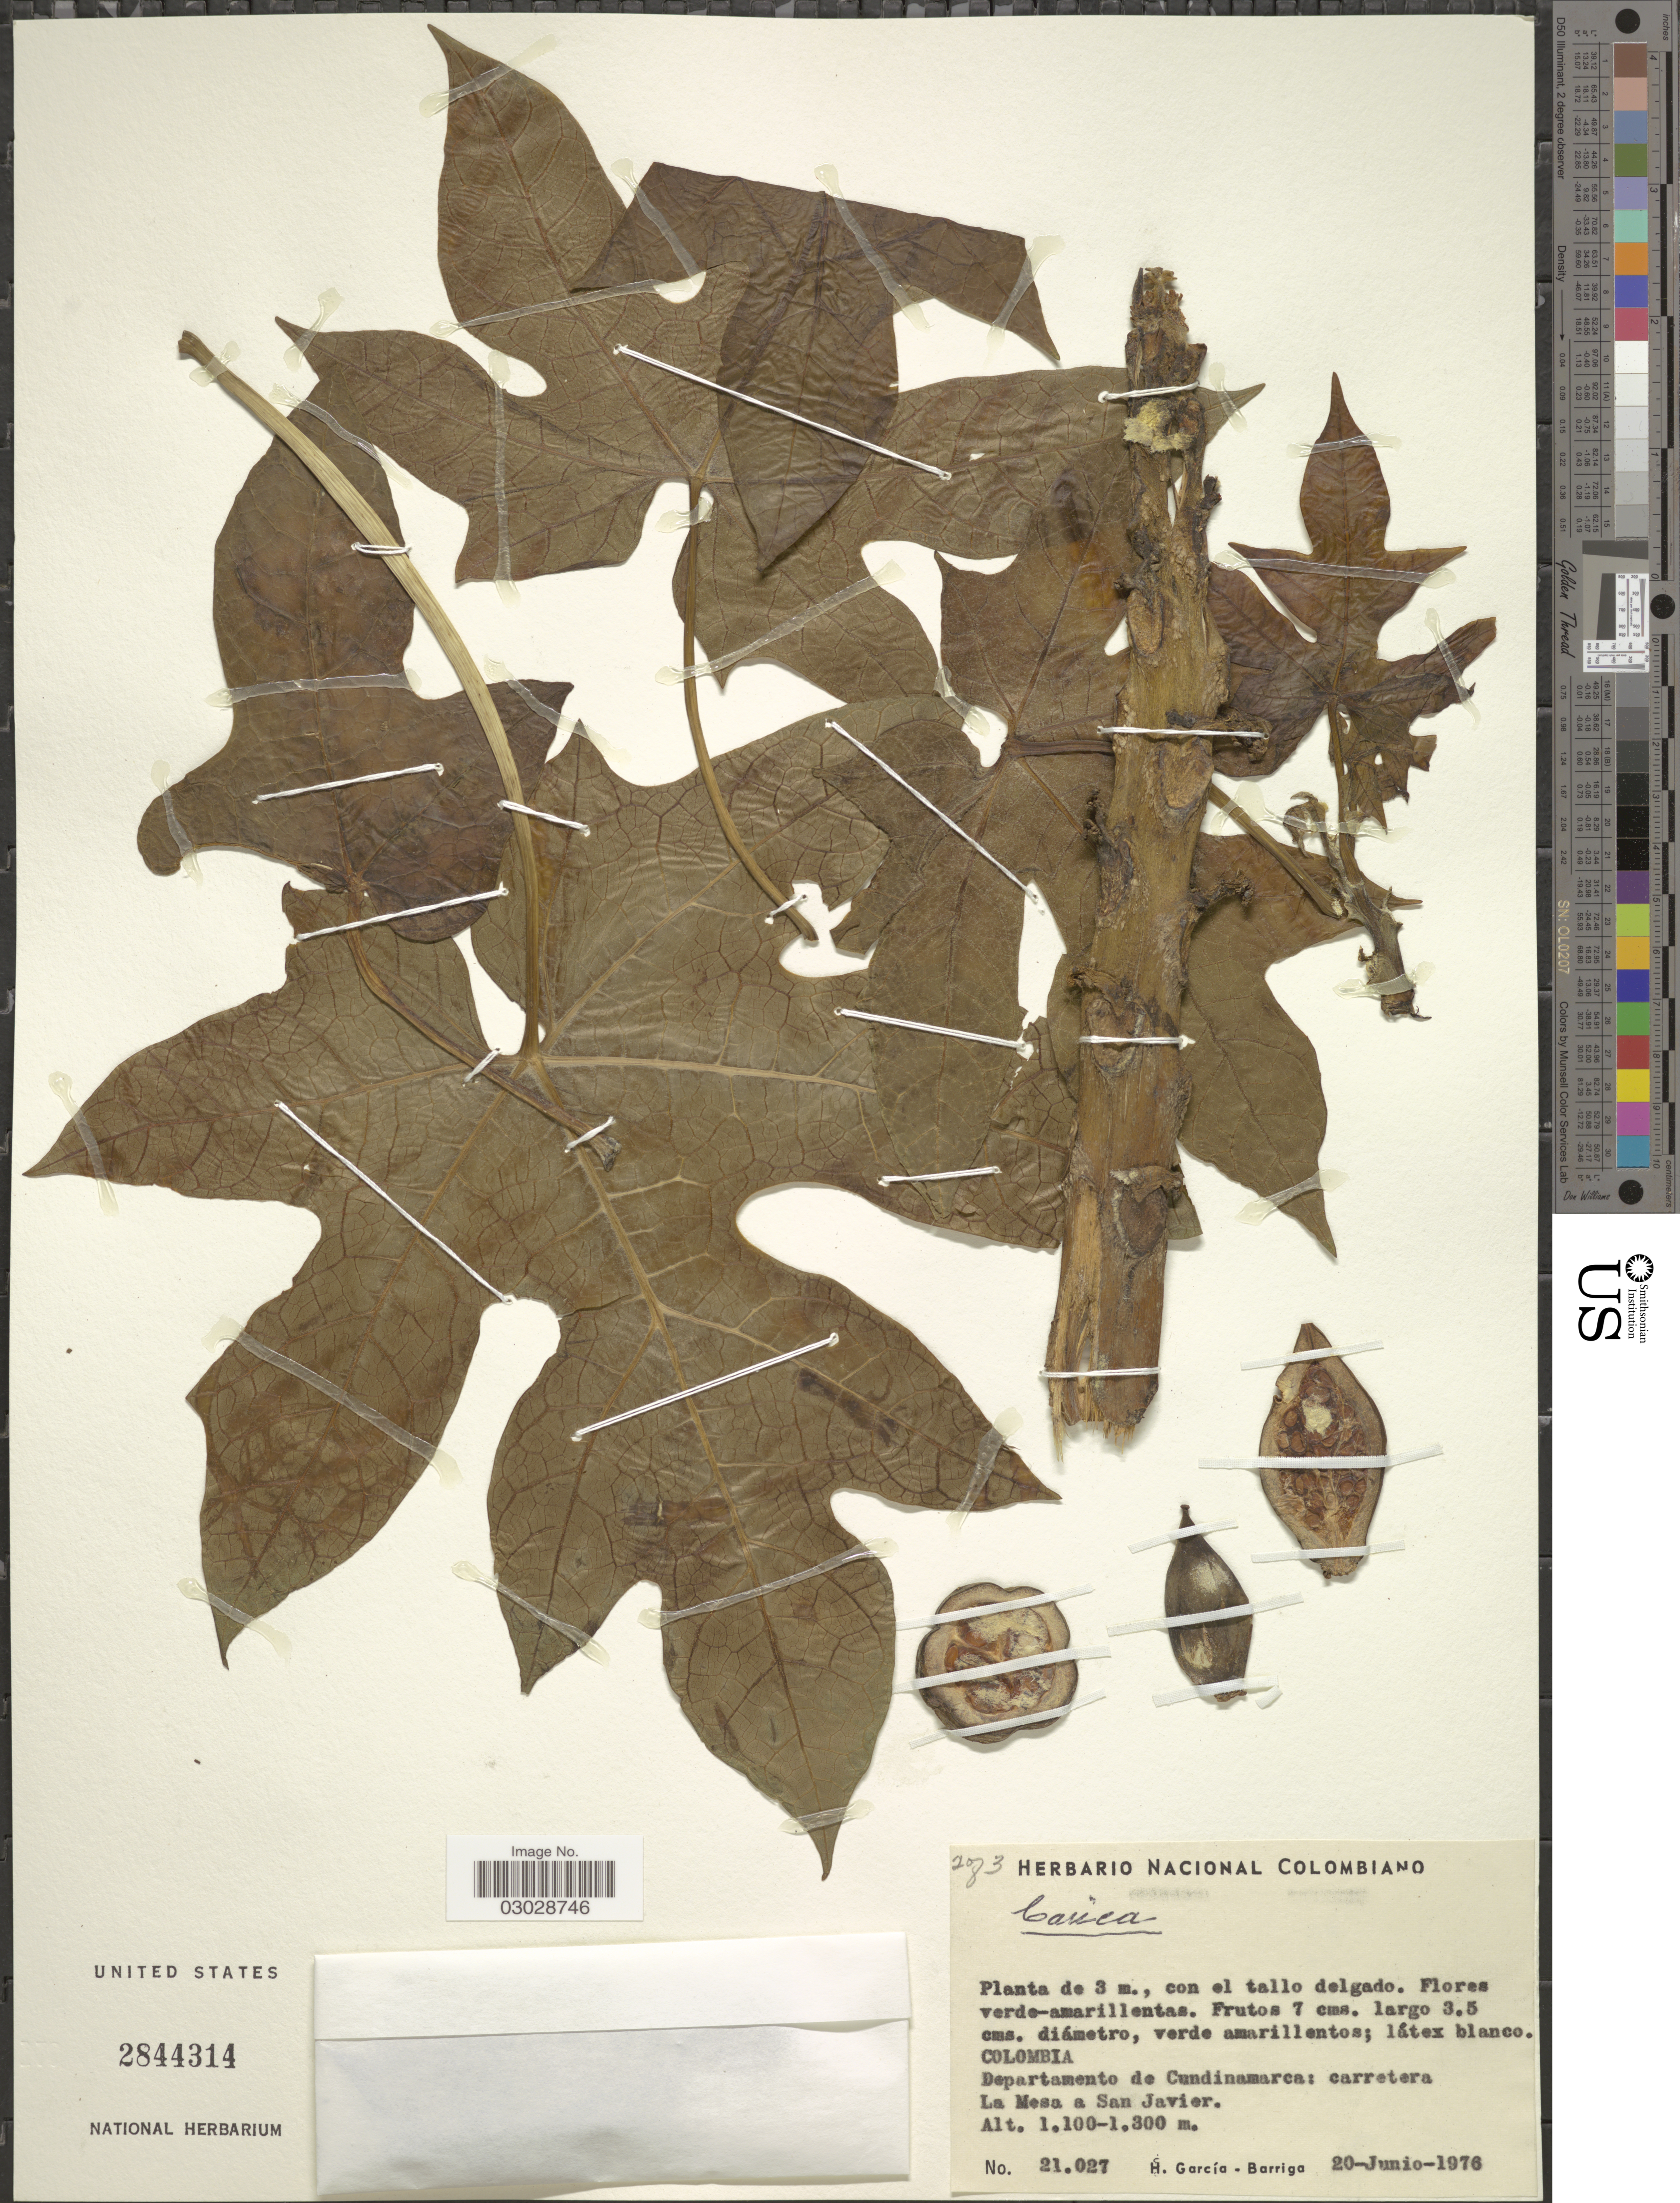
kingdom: Plantae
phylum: Tracheophyta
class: Magnoliopsida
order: Brassicales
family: Caricaceae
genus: Vasconcellea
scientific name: Vasconcellea pubescens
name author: A. DC.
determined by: Strong, Mark T., (BOT), Smithsonian Institution - National Museum of Natural History (UNITED STATES)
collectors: H. García Barriga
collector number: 21027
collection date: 1976-06-20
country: Colombia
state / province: Cundinamarca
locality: Departamento de Cundinamarca: carretera La Mesa a San Javier.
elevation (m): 1100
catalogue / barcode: US 2844314